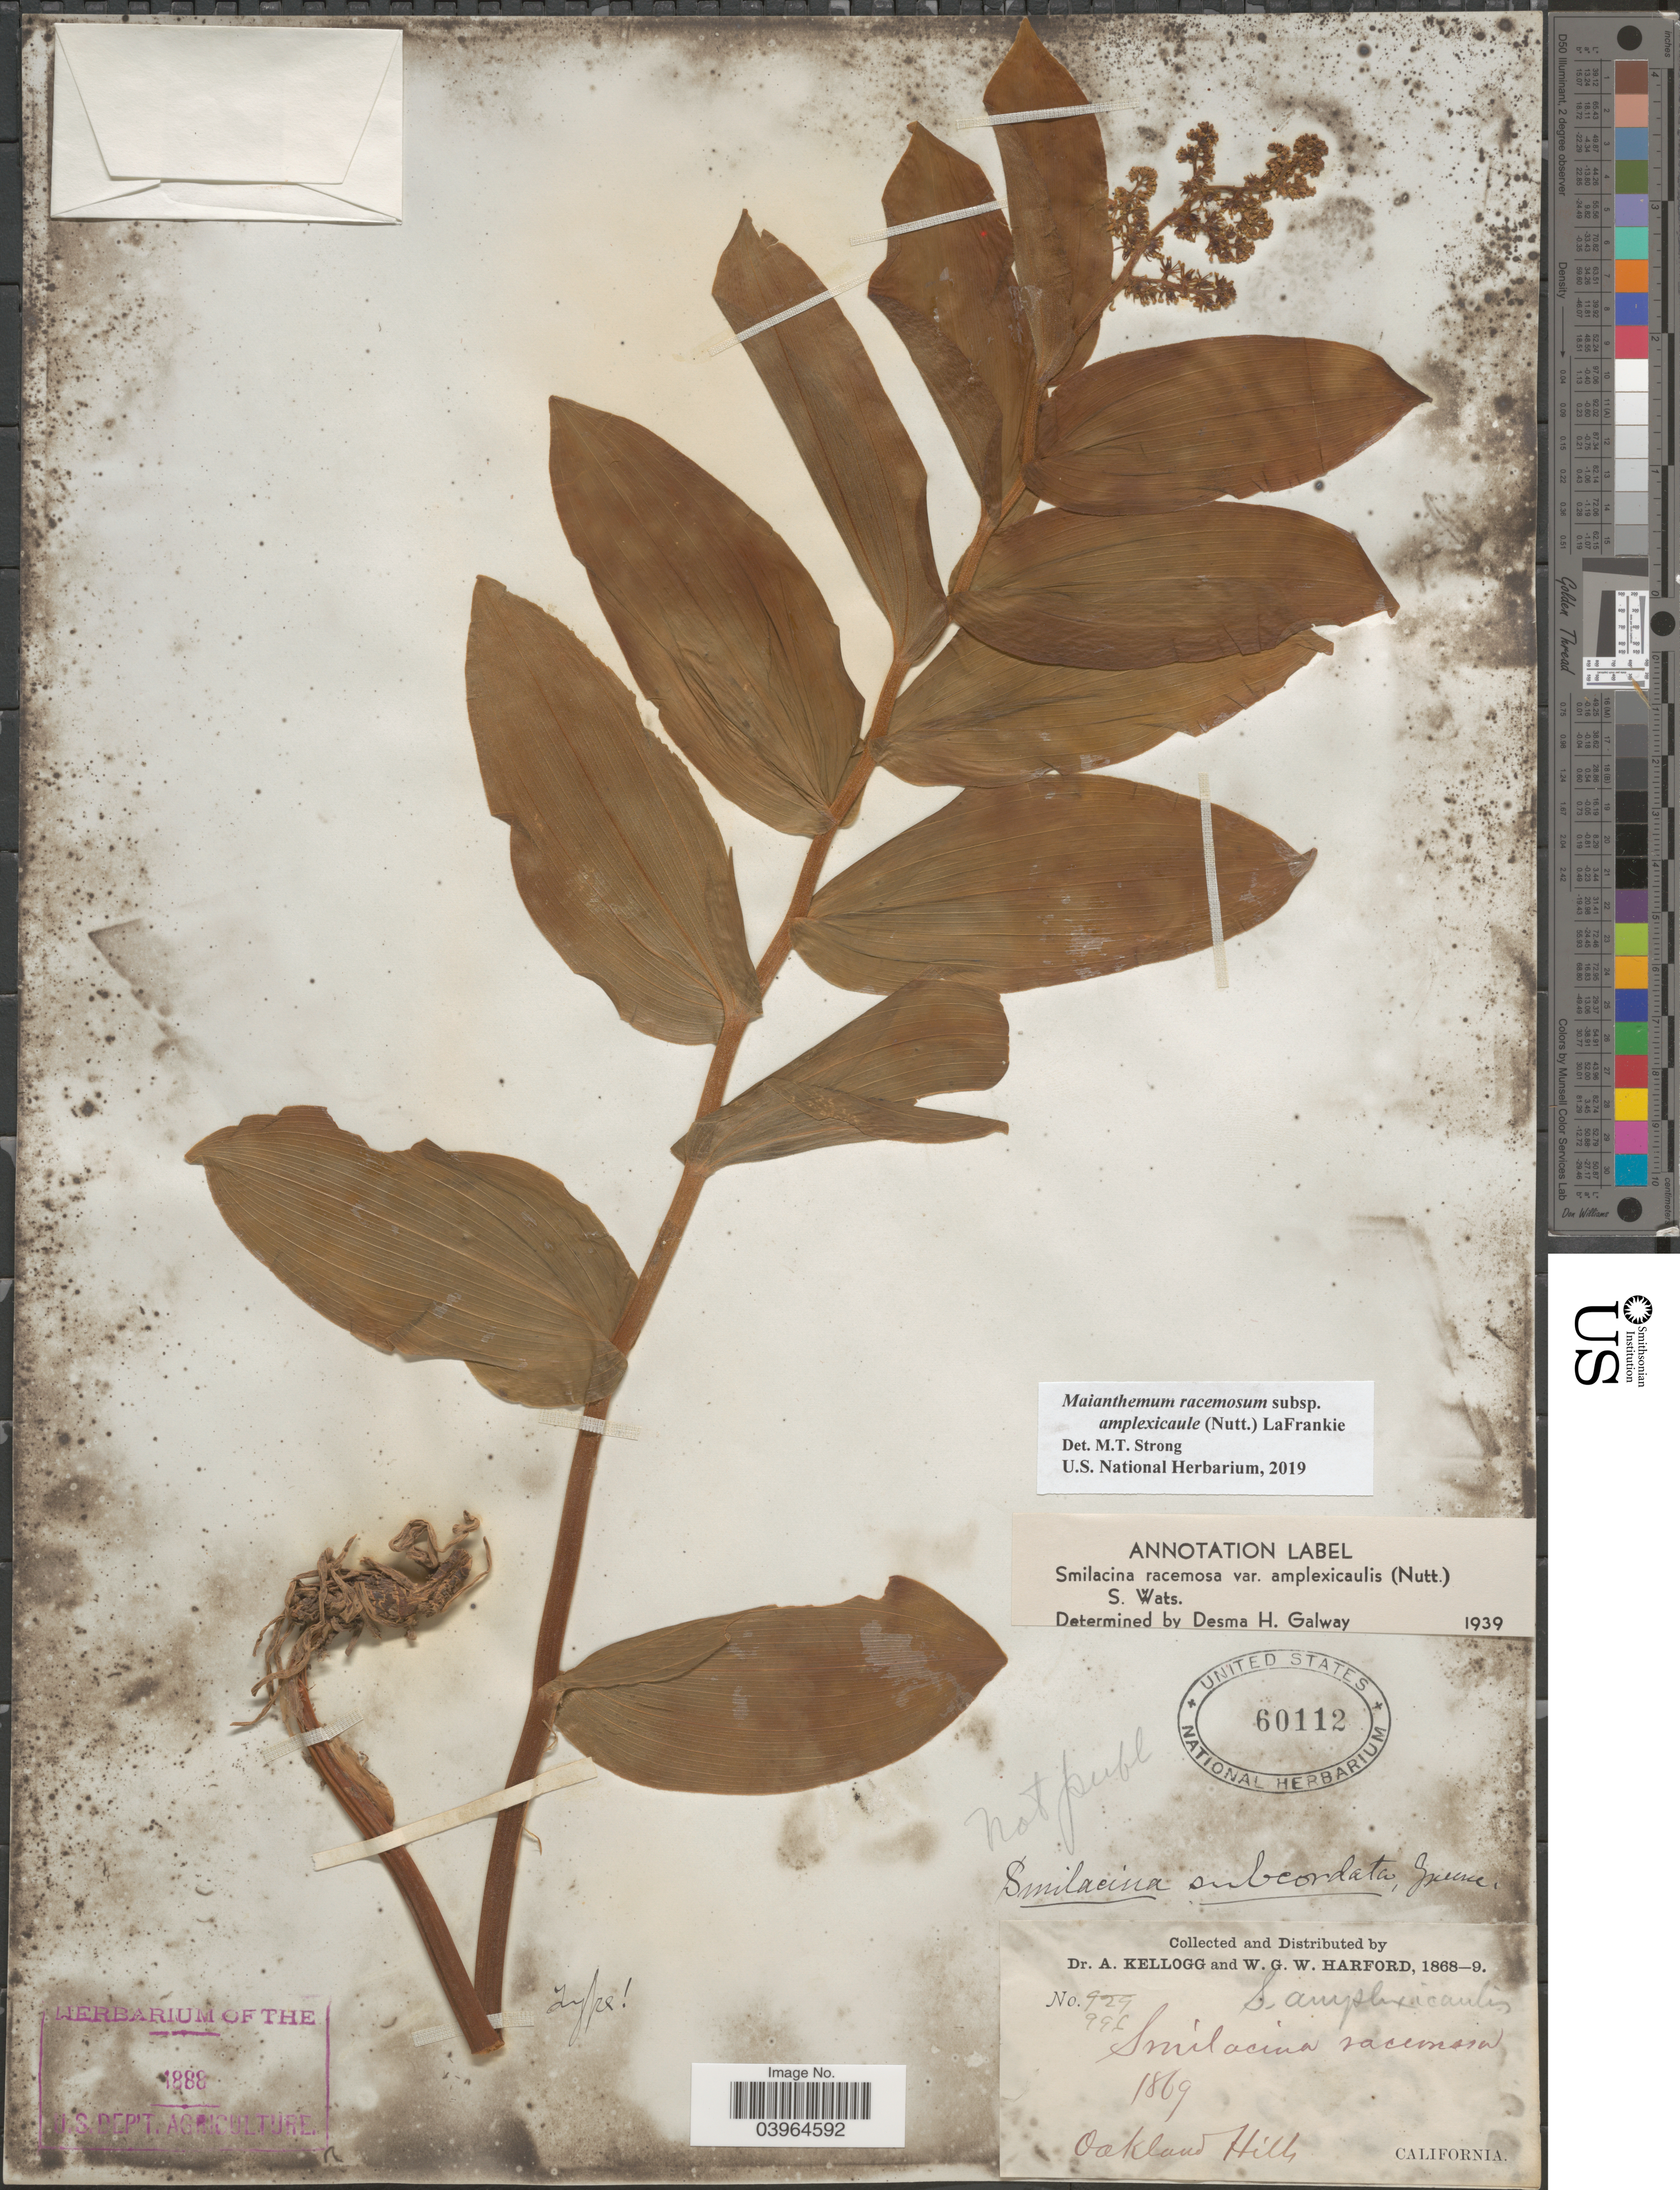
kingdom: Plantae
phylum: Tracheophyta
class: Liliopsida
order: Asparagales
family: Asparagaceae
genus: Maianthemum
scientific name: Maianthemum racemosum subsp. amplexicaule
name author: (Nutt.) LaFrankie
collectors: A. Kellogg & W. G. W. Harford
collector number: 996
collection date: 1869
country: United States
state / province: California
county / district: Alameda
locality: Oakland Hills.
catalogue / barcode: US 60112